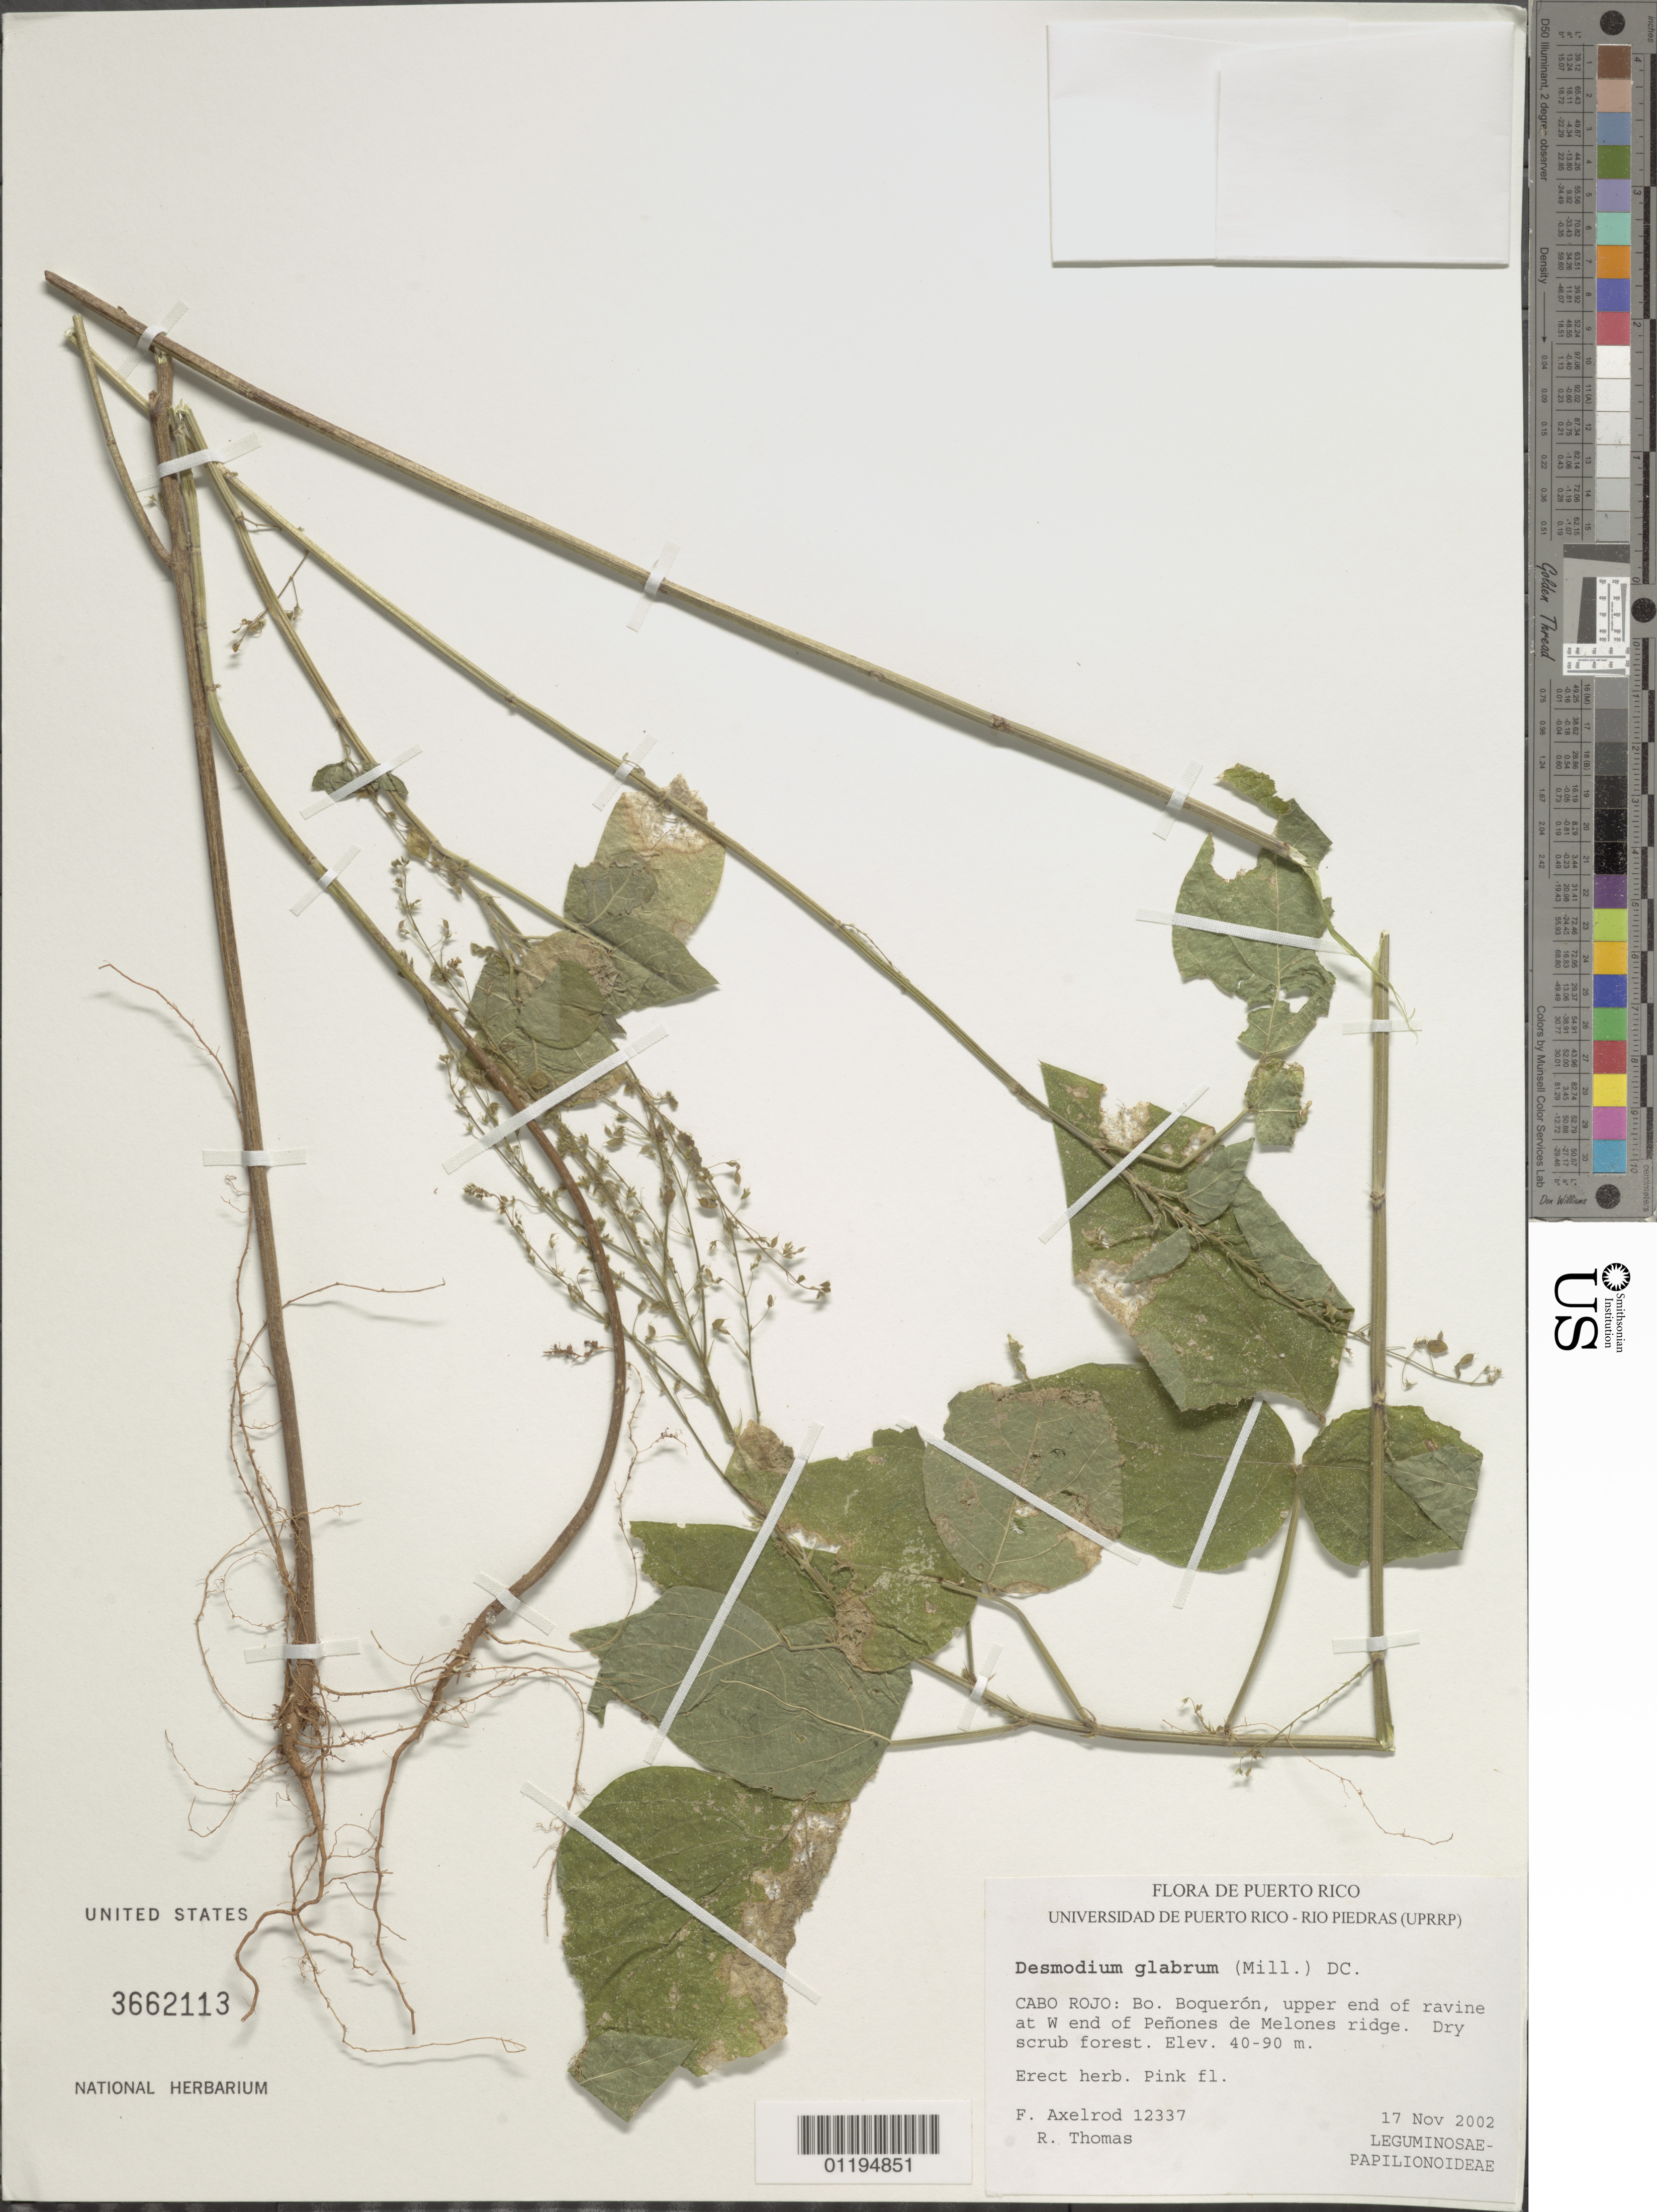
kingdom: Plantae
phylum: Tracheophyta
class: Magnoliopsida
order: Fabales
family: Fabaceae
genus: Desmodium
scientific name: Desmodium glabrum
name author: (Mill.) DC.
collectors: F. S. Axelrod & R. Thomas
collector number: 12337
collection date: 2002-11-17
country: Puerto Rico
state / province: Cabo Rojo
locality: upper end of ravine at W of Penones de Melones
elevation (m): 41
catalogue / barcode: US 3662113